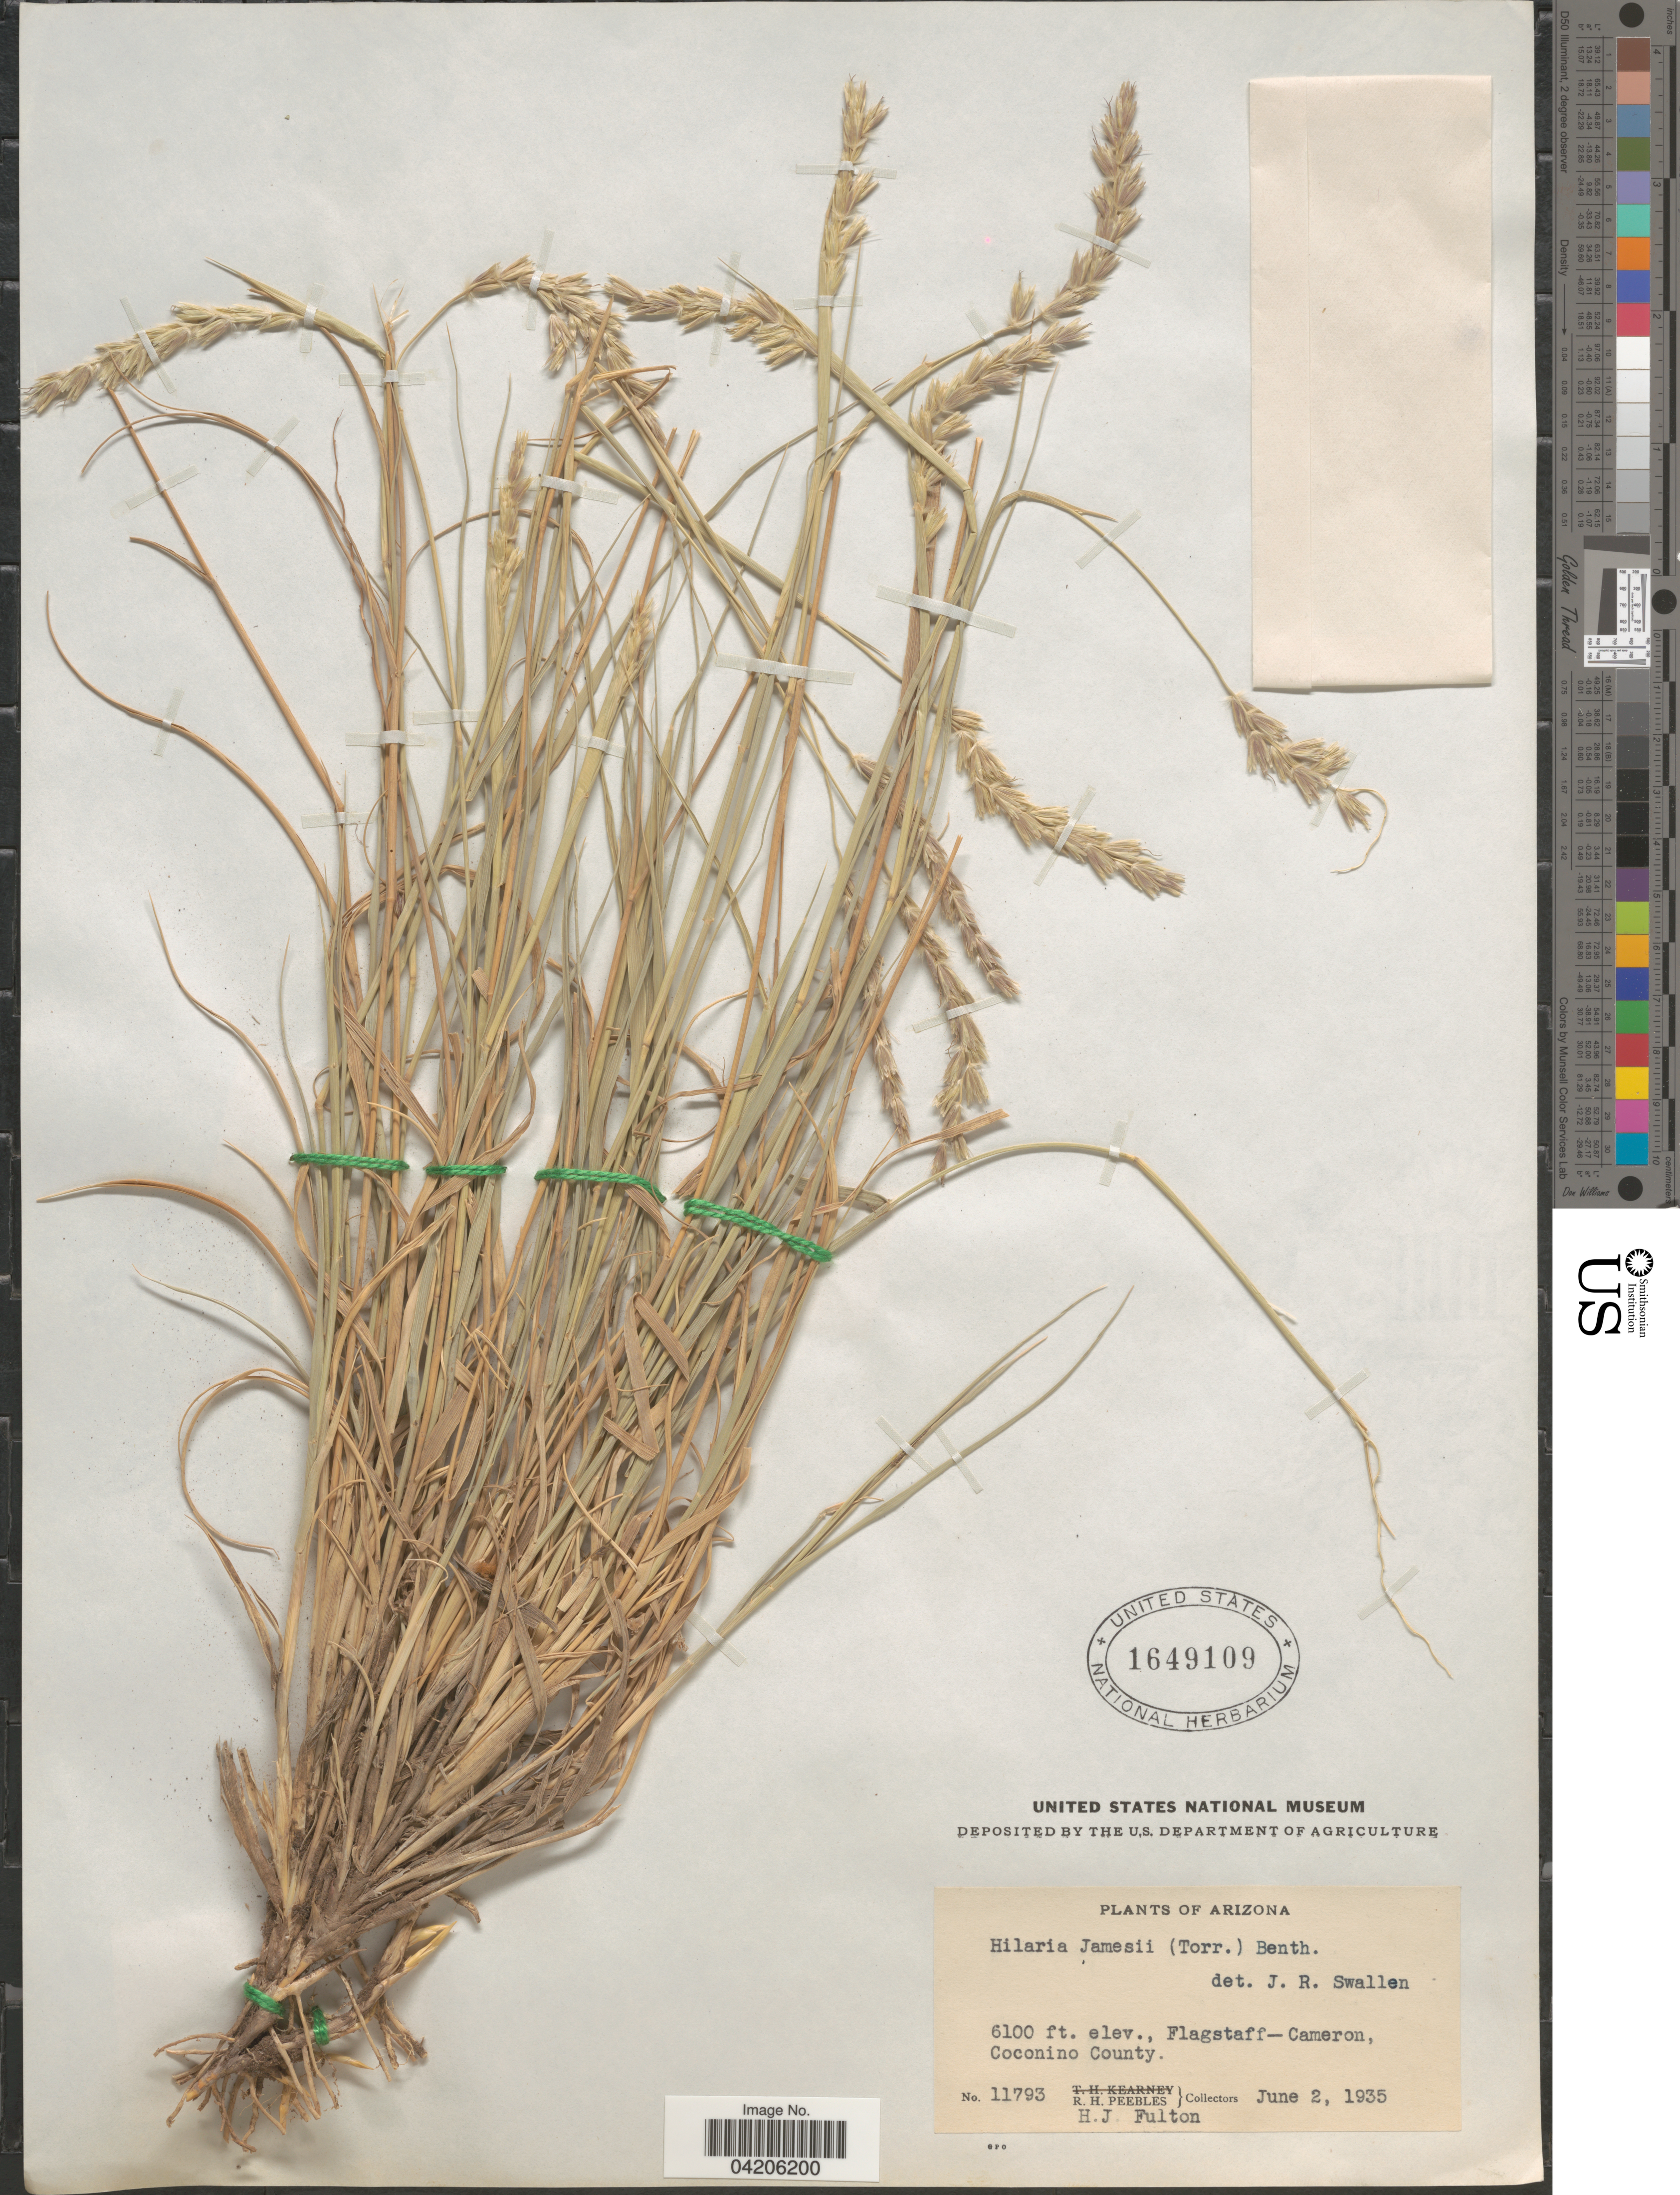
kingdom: Plantae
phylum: Tracheophyta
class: Liliopsida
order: Poales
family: Poaceae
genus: Hilaria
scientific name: Hilaria jamesii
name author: (Torr.) Benth.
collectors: R. H. Peebles & H. Fulton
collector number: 11793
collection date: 1935-06-02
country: United States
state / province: Arizona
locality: Flagstaff-Cameron, Coconino County.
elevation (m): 1859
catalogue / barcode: US 1649109